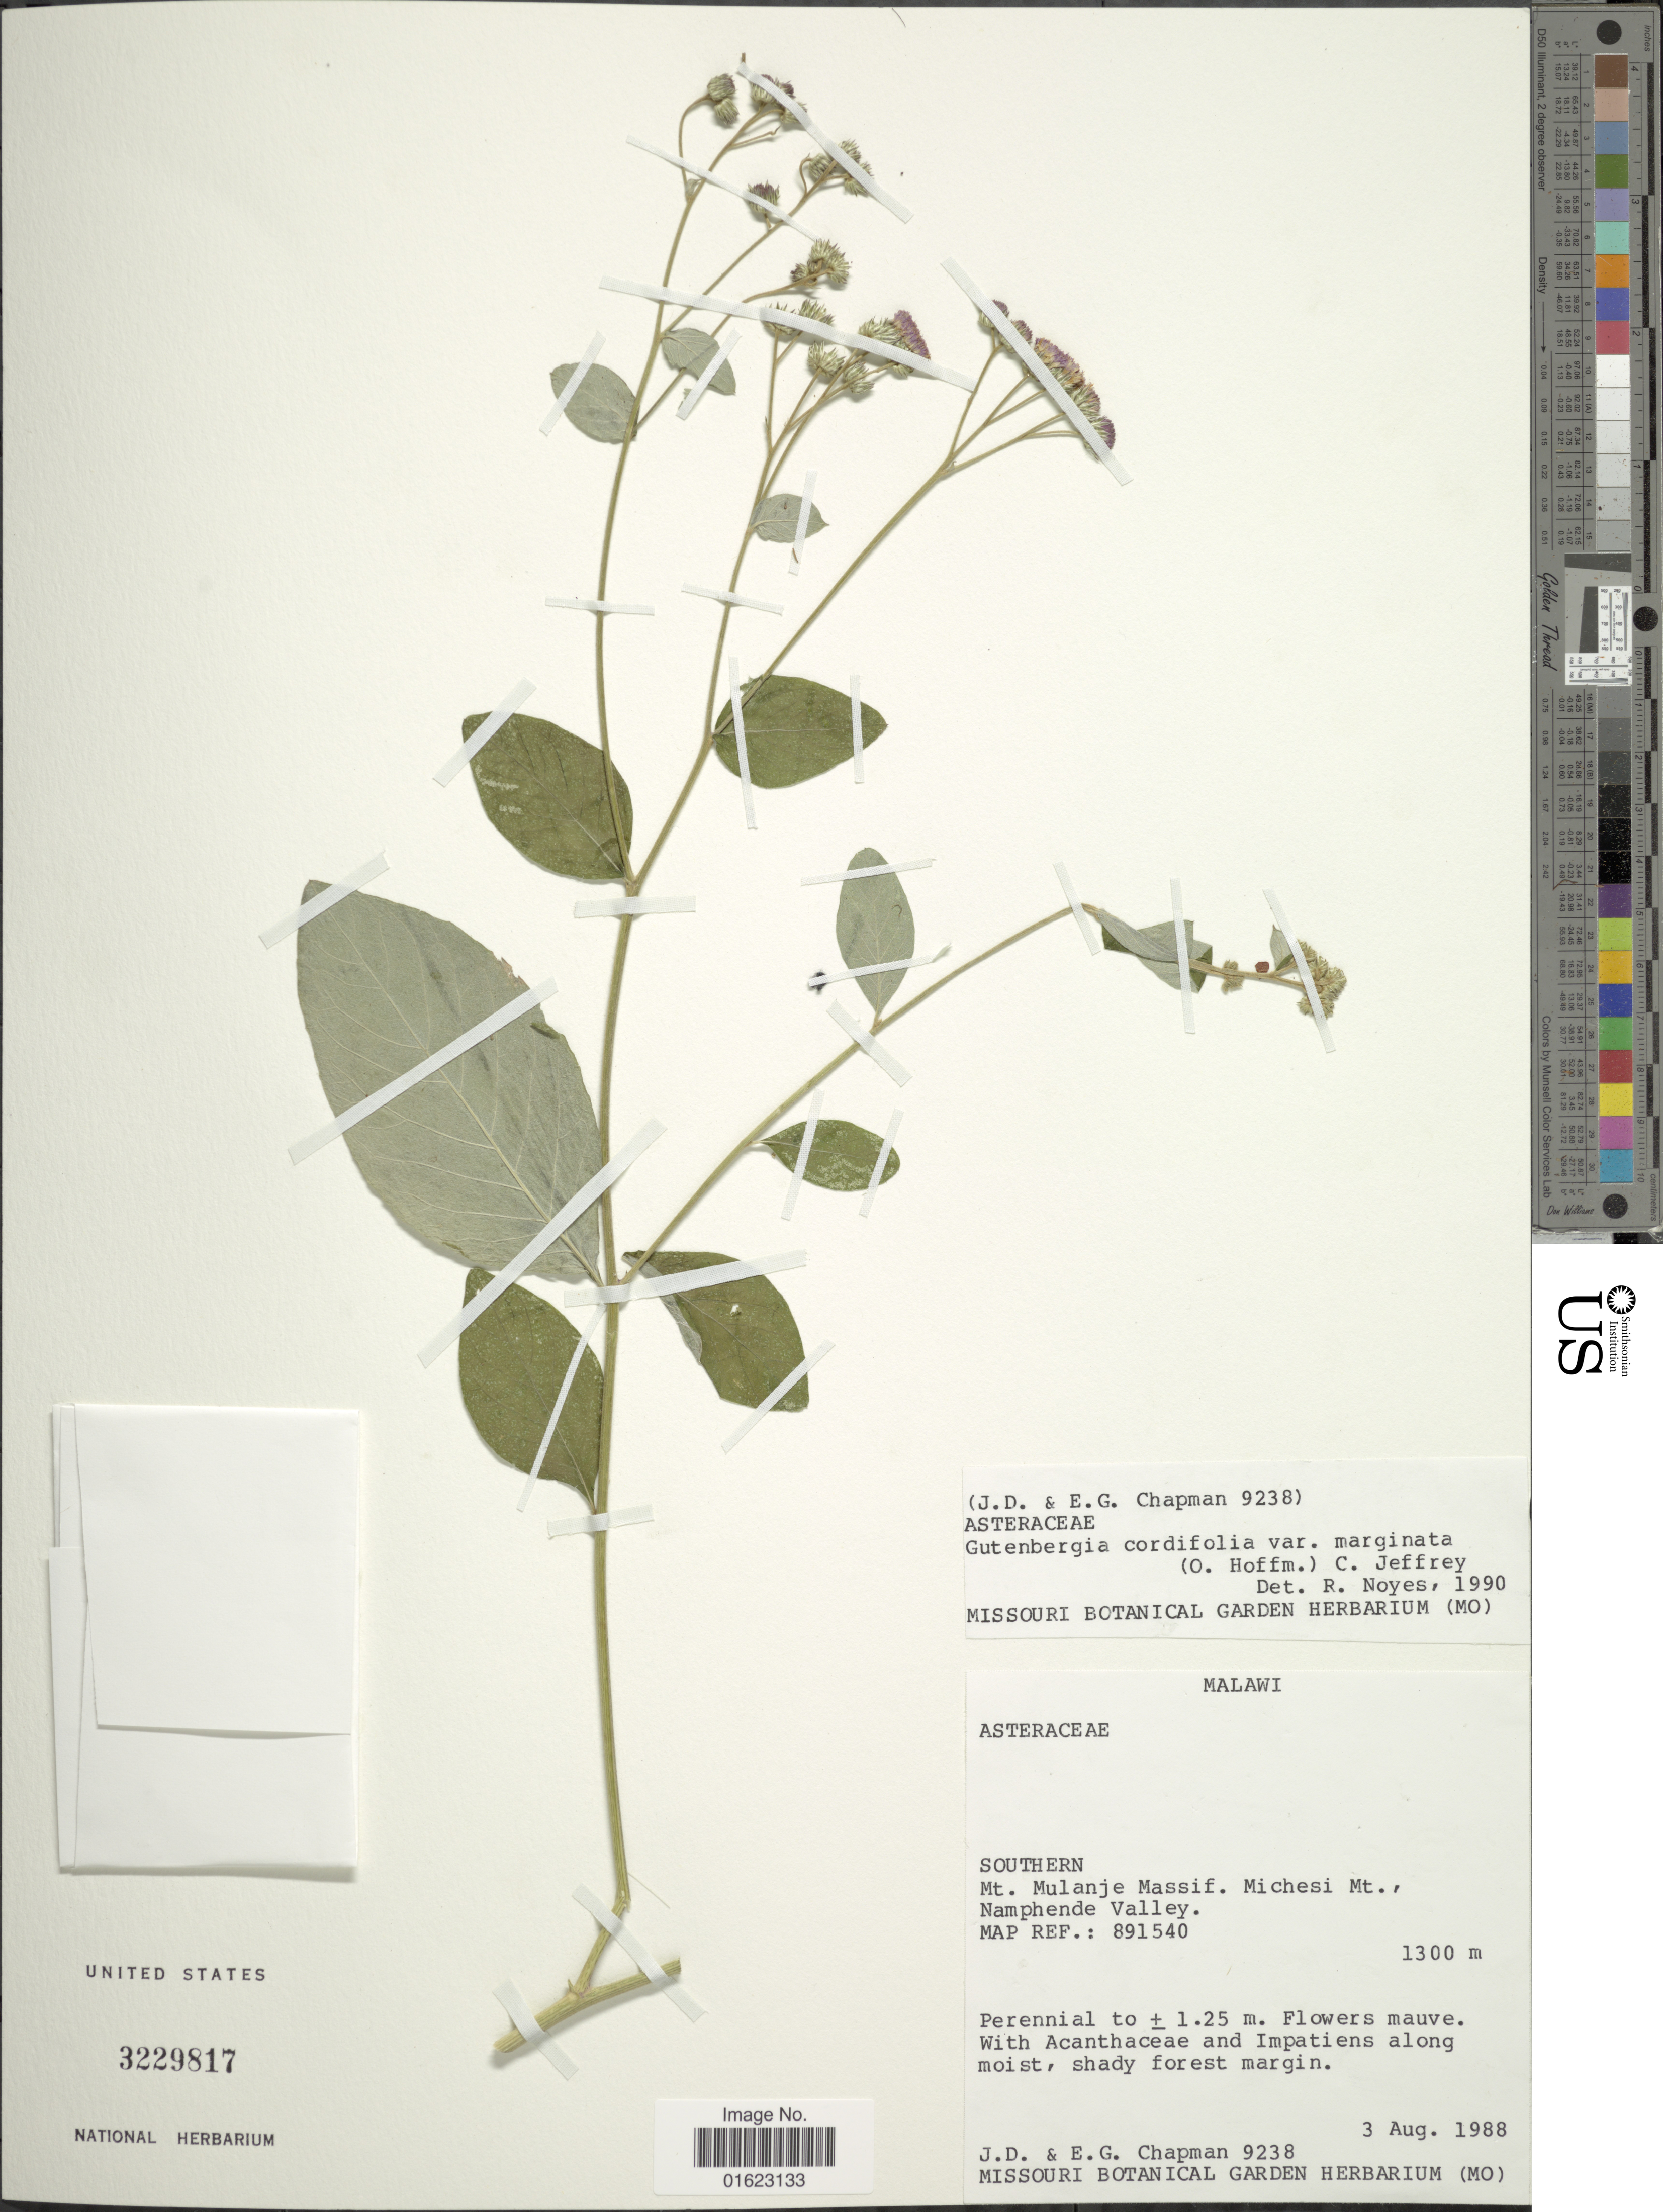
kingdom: Plantae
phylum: Tracheophyta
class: Magnoliopsida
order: Asterales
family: Asteraceae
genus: Gutenbergia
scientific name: Gutenbergia cordifolia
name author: Benth. ex Oliv.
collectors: J. D. Chapman & E. G. Chapman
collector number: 9238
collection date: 1988-08-03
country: Malawi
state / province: Southern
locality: Southern, Mt. Mulanje Massif, Michesi Mt., Namphende Valley. Malawi.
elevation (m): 1300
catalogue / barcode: US 3229817